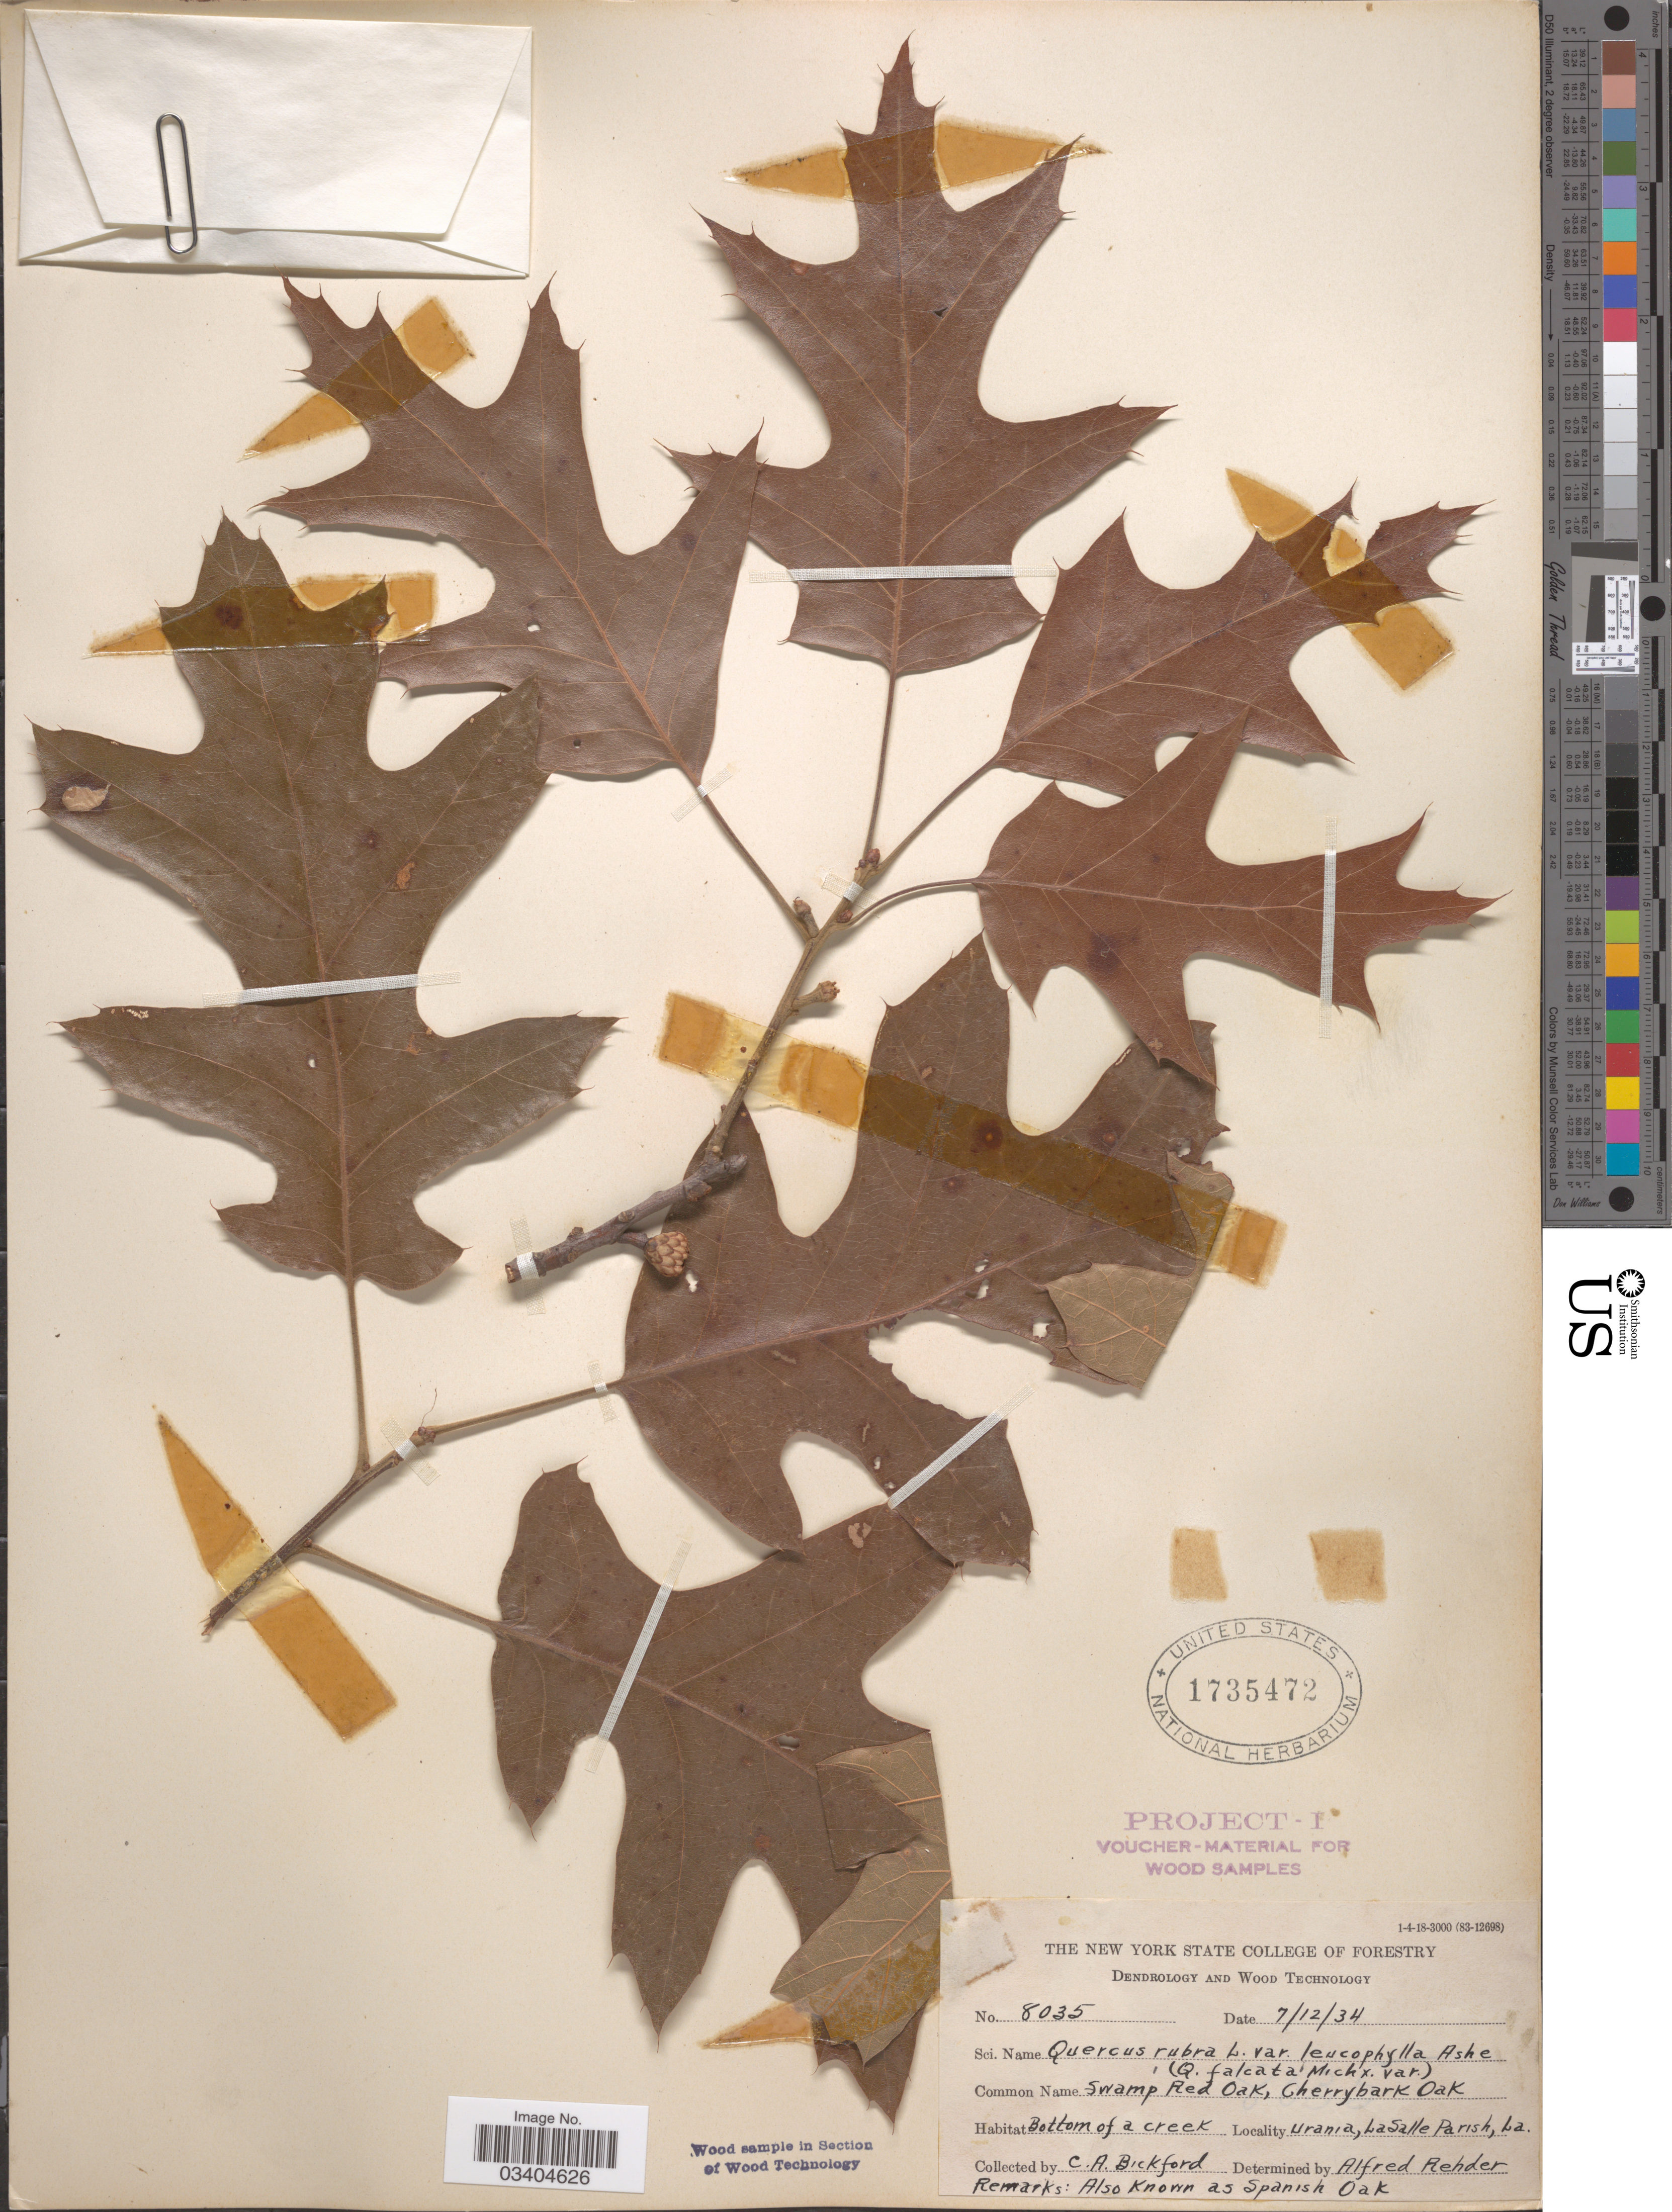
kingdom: Plantae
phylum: Tracheophyta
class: Magnoliopsida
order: Fagales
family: Fagaceae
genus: Quercus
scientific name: Quercus falcata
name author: Michx.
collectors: C. Bickford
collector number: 8035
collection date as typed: Transcribed d/m/y: 12/7/34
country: United States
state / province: Louisiana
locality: Urania, La Salle Parish.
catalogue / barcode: US 1735472